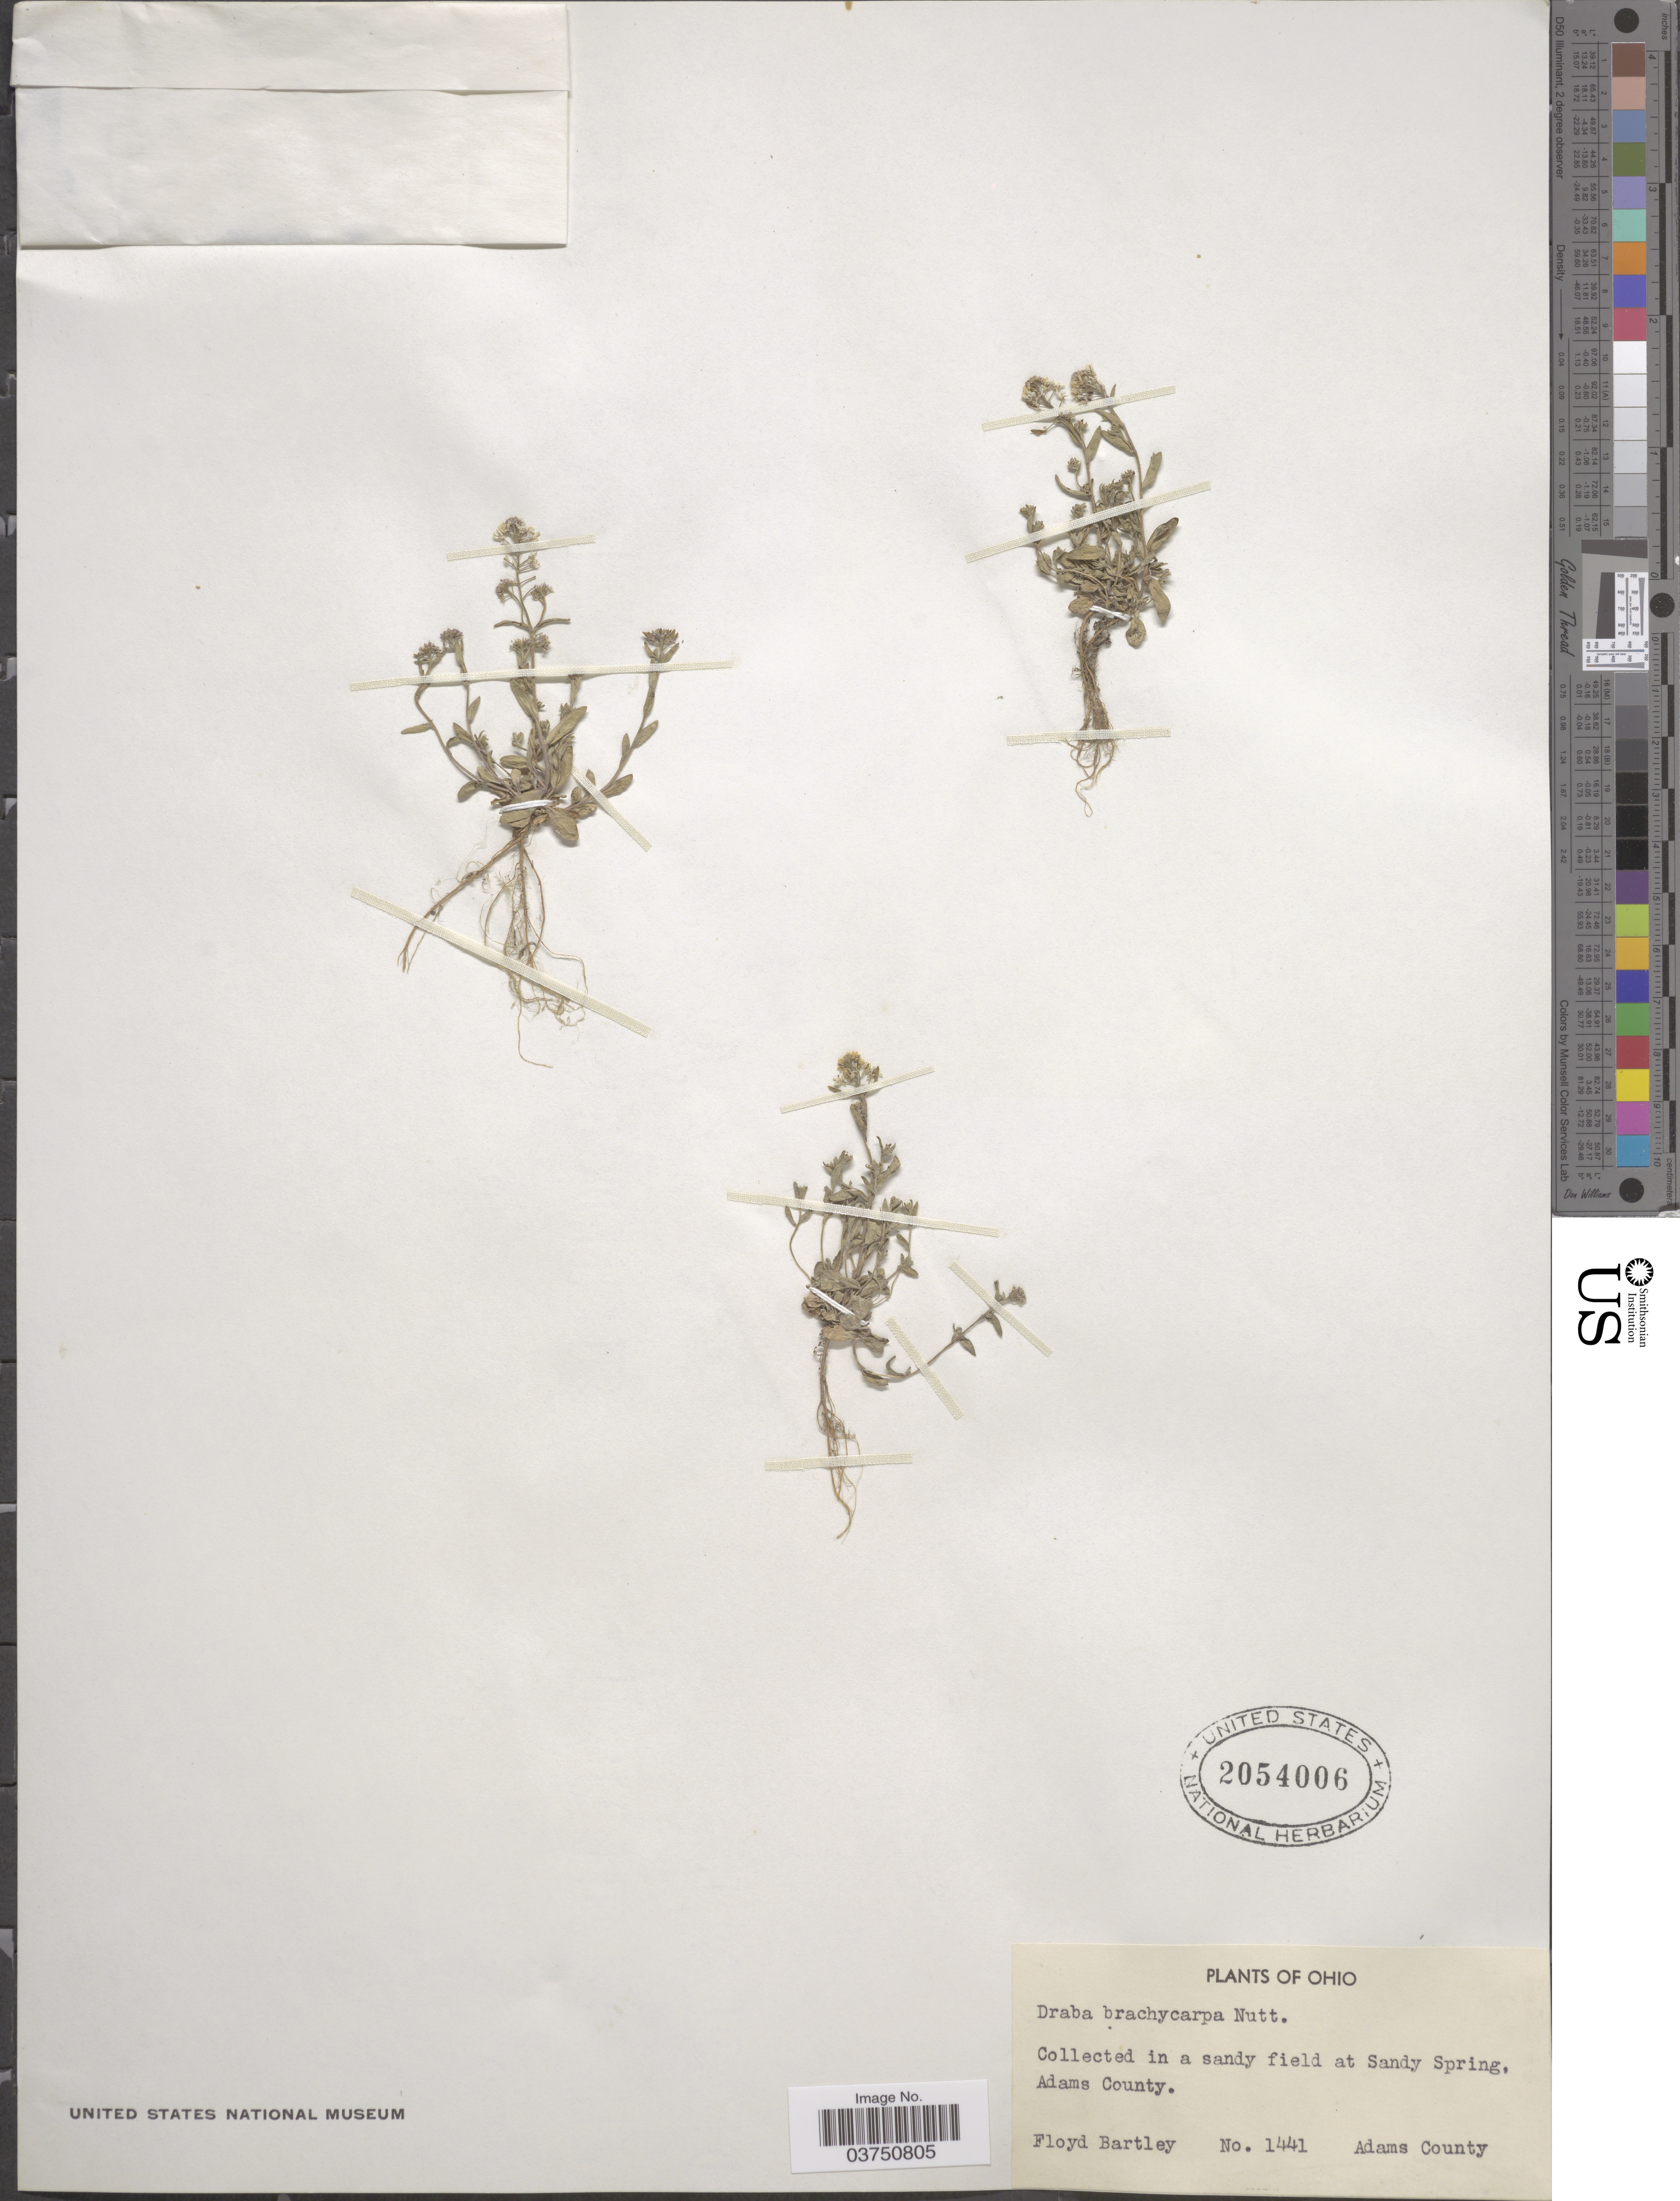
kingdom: Plantae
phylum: Tracheophyta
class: Magnoliopsida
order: Brassicales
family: Brassicaceae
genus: Draba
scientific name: Draba brachycarpa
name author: (Nutt.) Torr. & A. Gray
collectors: F. Bartley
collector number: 1441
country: United States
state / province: Ohio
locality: In a sandy field at Sandy Spring, Adams County.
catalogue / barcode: US 2054006